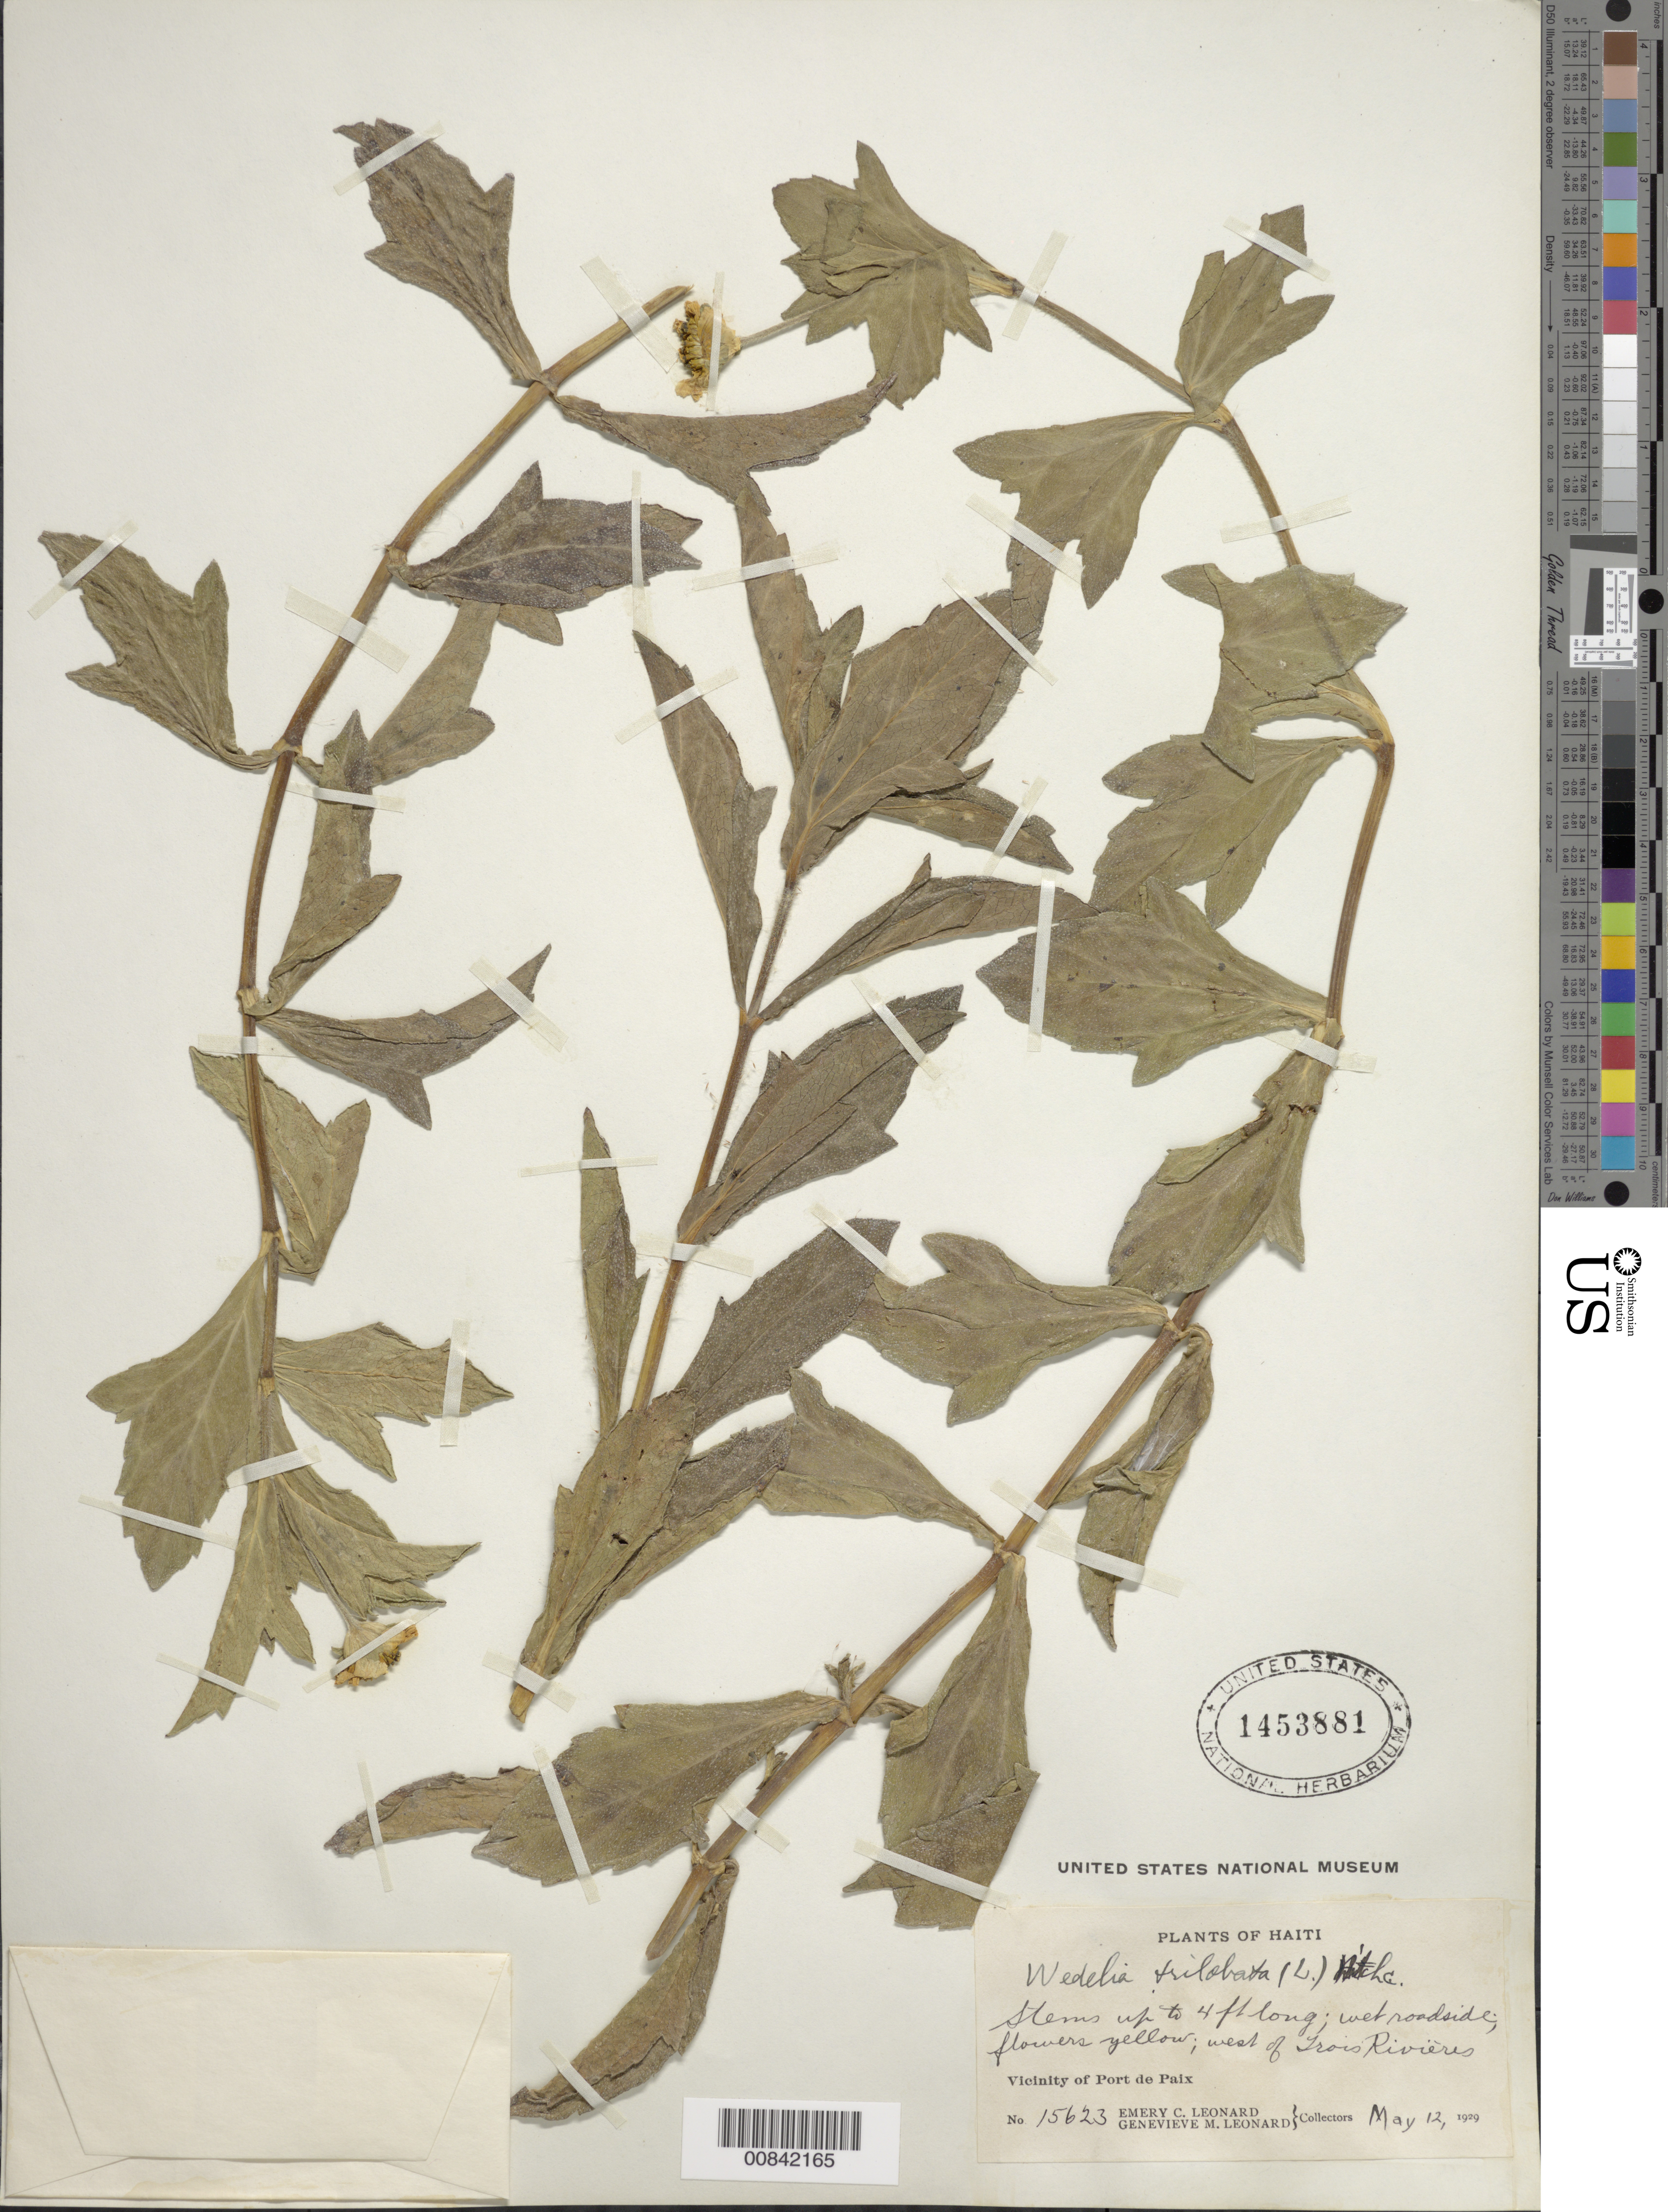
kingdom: Plantae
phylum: Tracheophyta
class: Magnoliopsida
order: Asterales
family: Asteraceae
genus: Sphagneticola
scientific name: Sphagneticola trilobata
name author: (L.) Pruski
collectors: E. C. Leonard & G. M. Leonard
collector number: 15623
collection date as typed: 12 May 1929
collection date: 1929-05-12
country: Haiti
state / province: Nord-Ouest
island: Hispaniola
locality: Vicinity of Port de Paix, Trois Rivières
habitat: Wet roadside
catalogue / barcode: US 1453881